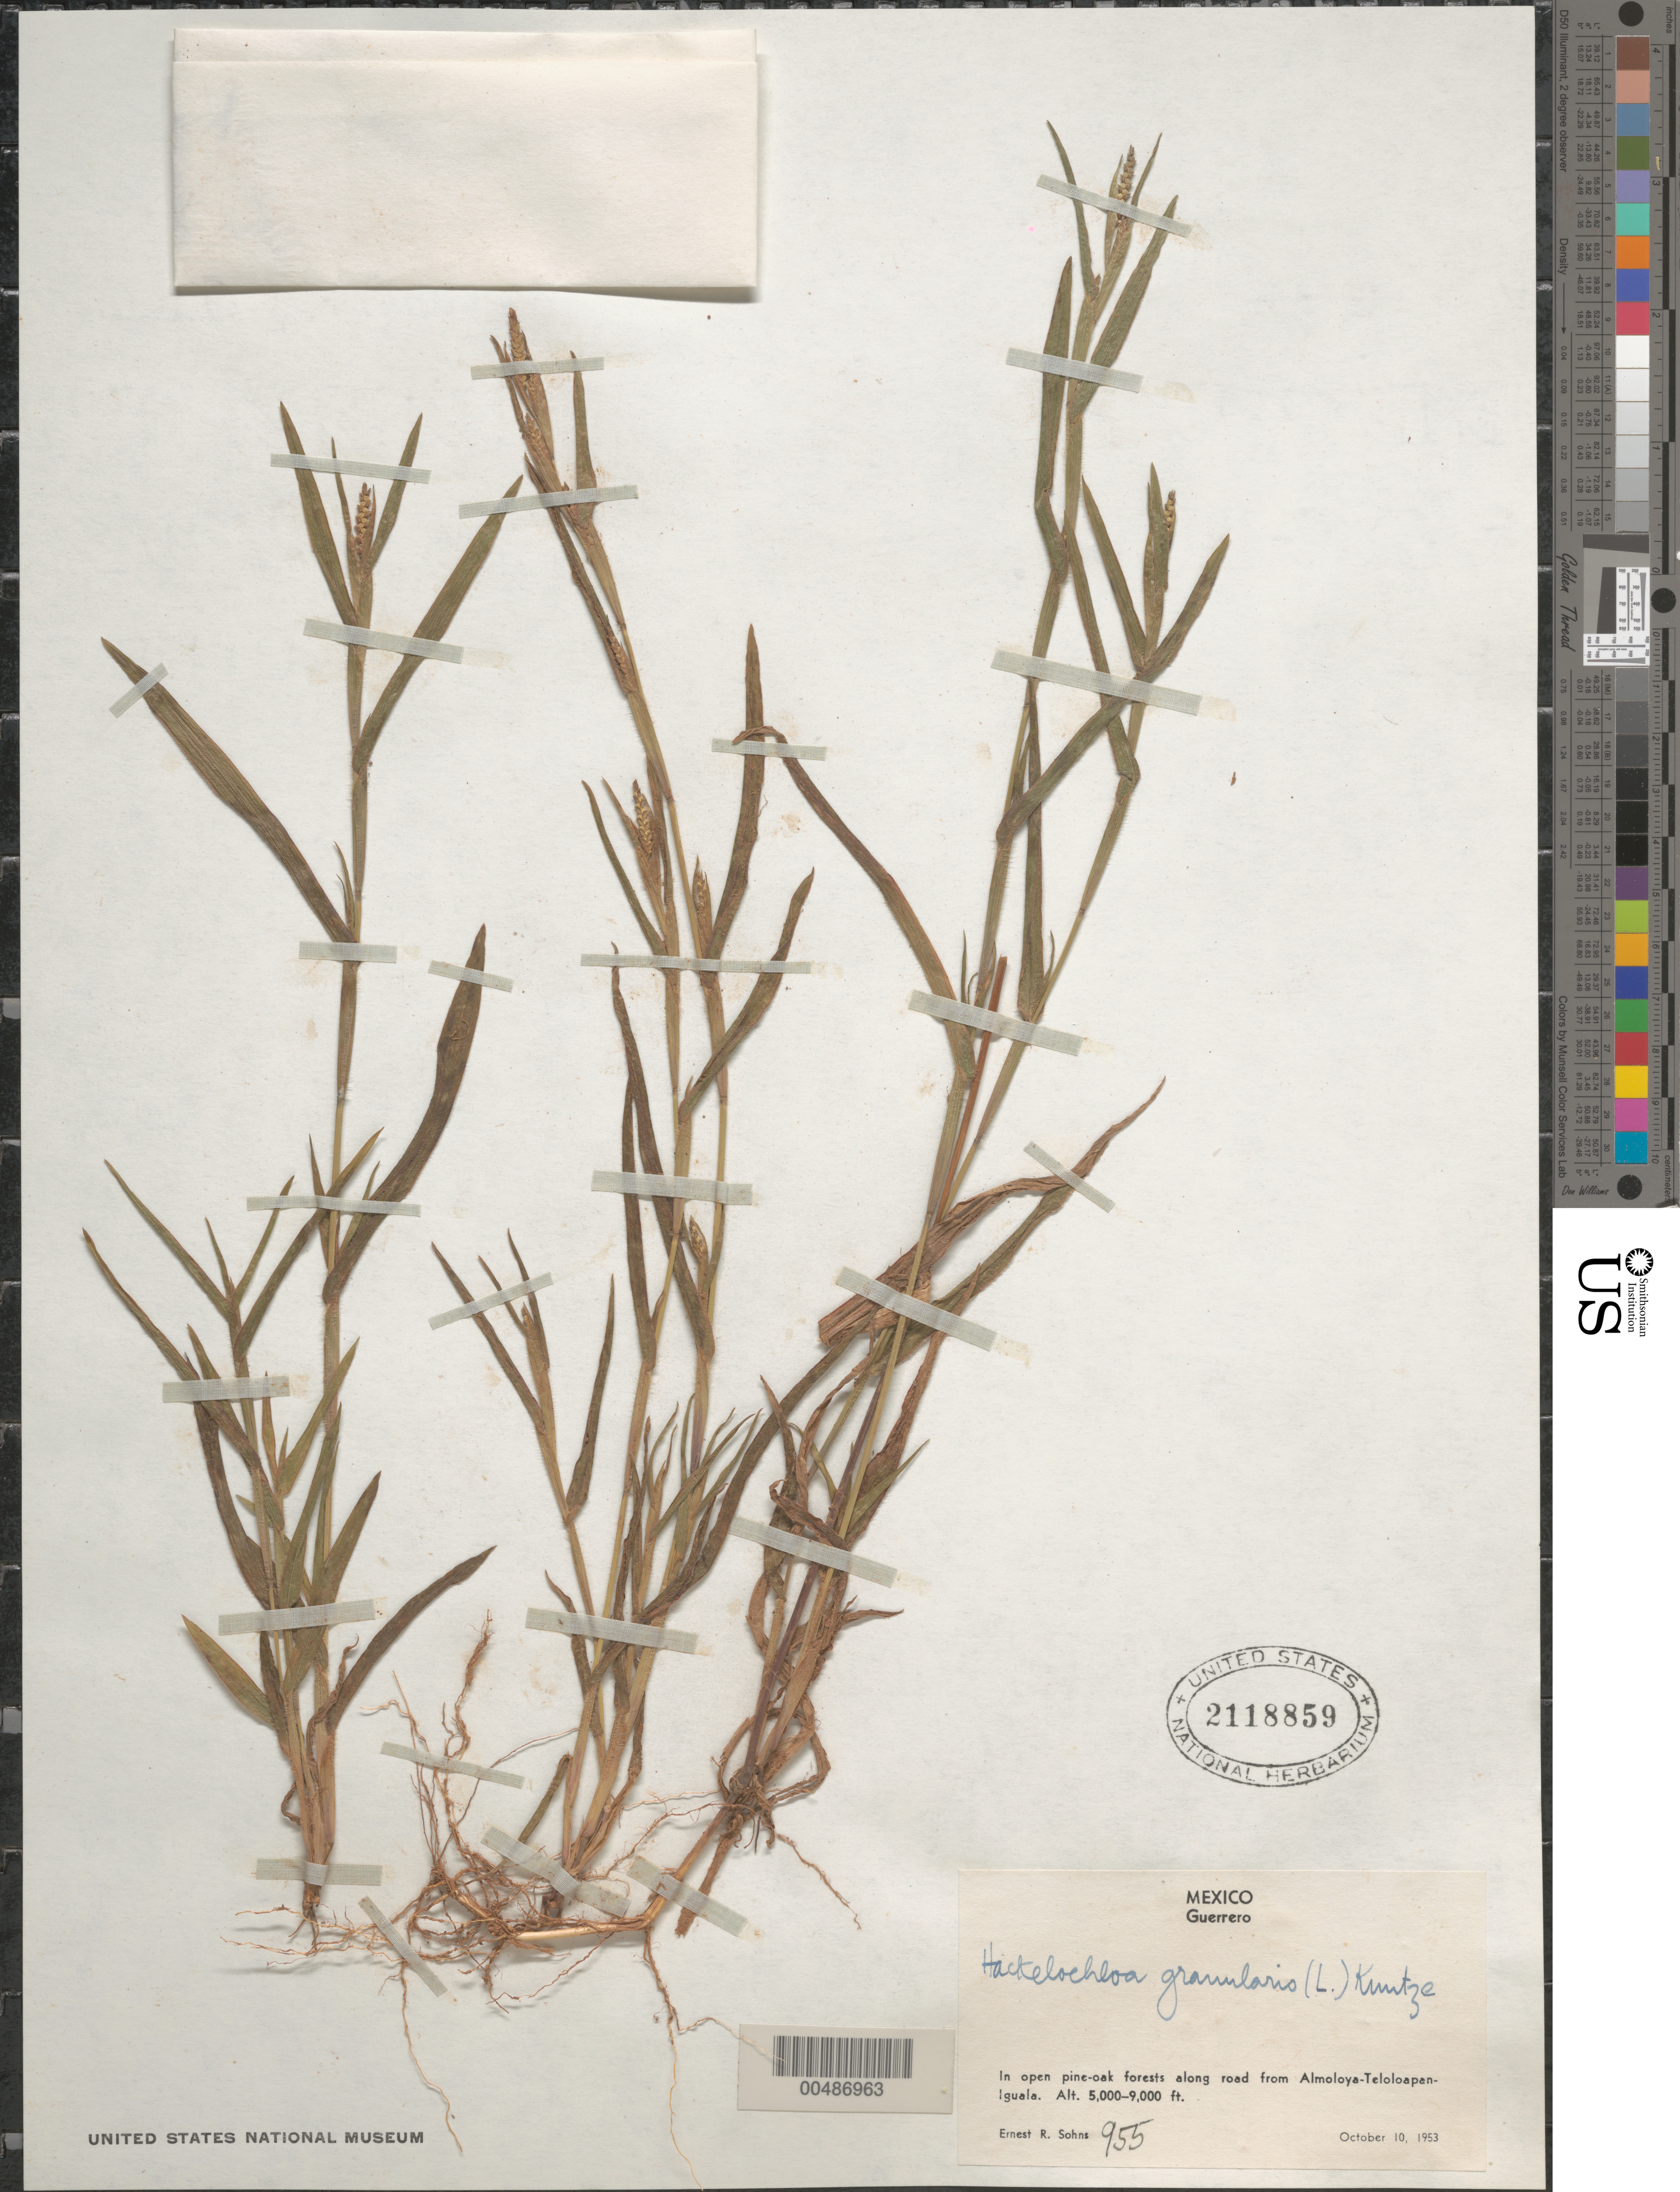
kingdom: Plantae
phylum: Tracheophyta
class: Liliopsida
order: Poales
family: Poaceae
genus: Hackelochloa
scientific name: Hackelochloa granularis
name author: (L.) Kuntze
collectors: E. R. Sohns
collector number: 955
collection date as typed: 10 Oct 1953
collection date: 1953-10-10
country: Mexico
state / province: Guerrero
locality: Along rd from Almoloya - Teloloapan - Iguala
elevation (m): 1524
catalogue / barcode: US 2118859